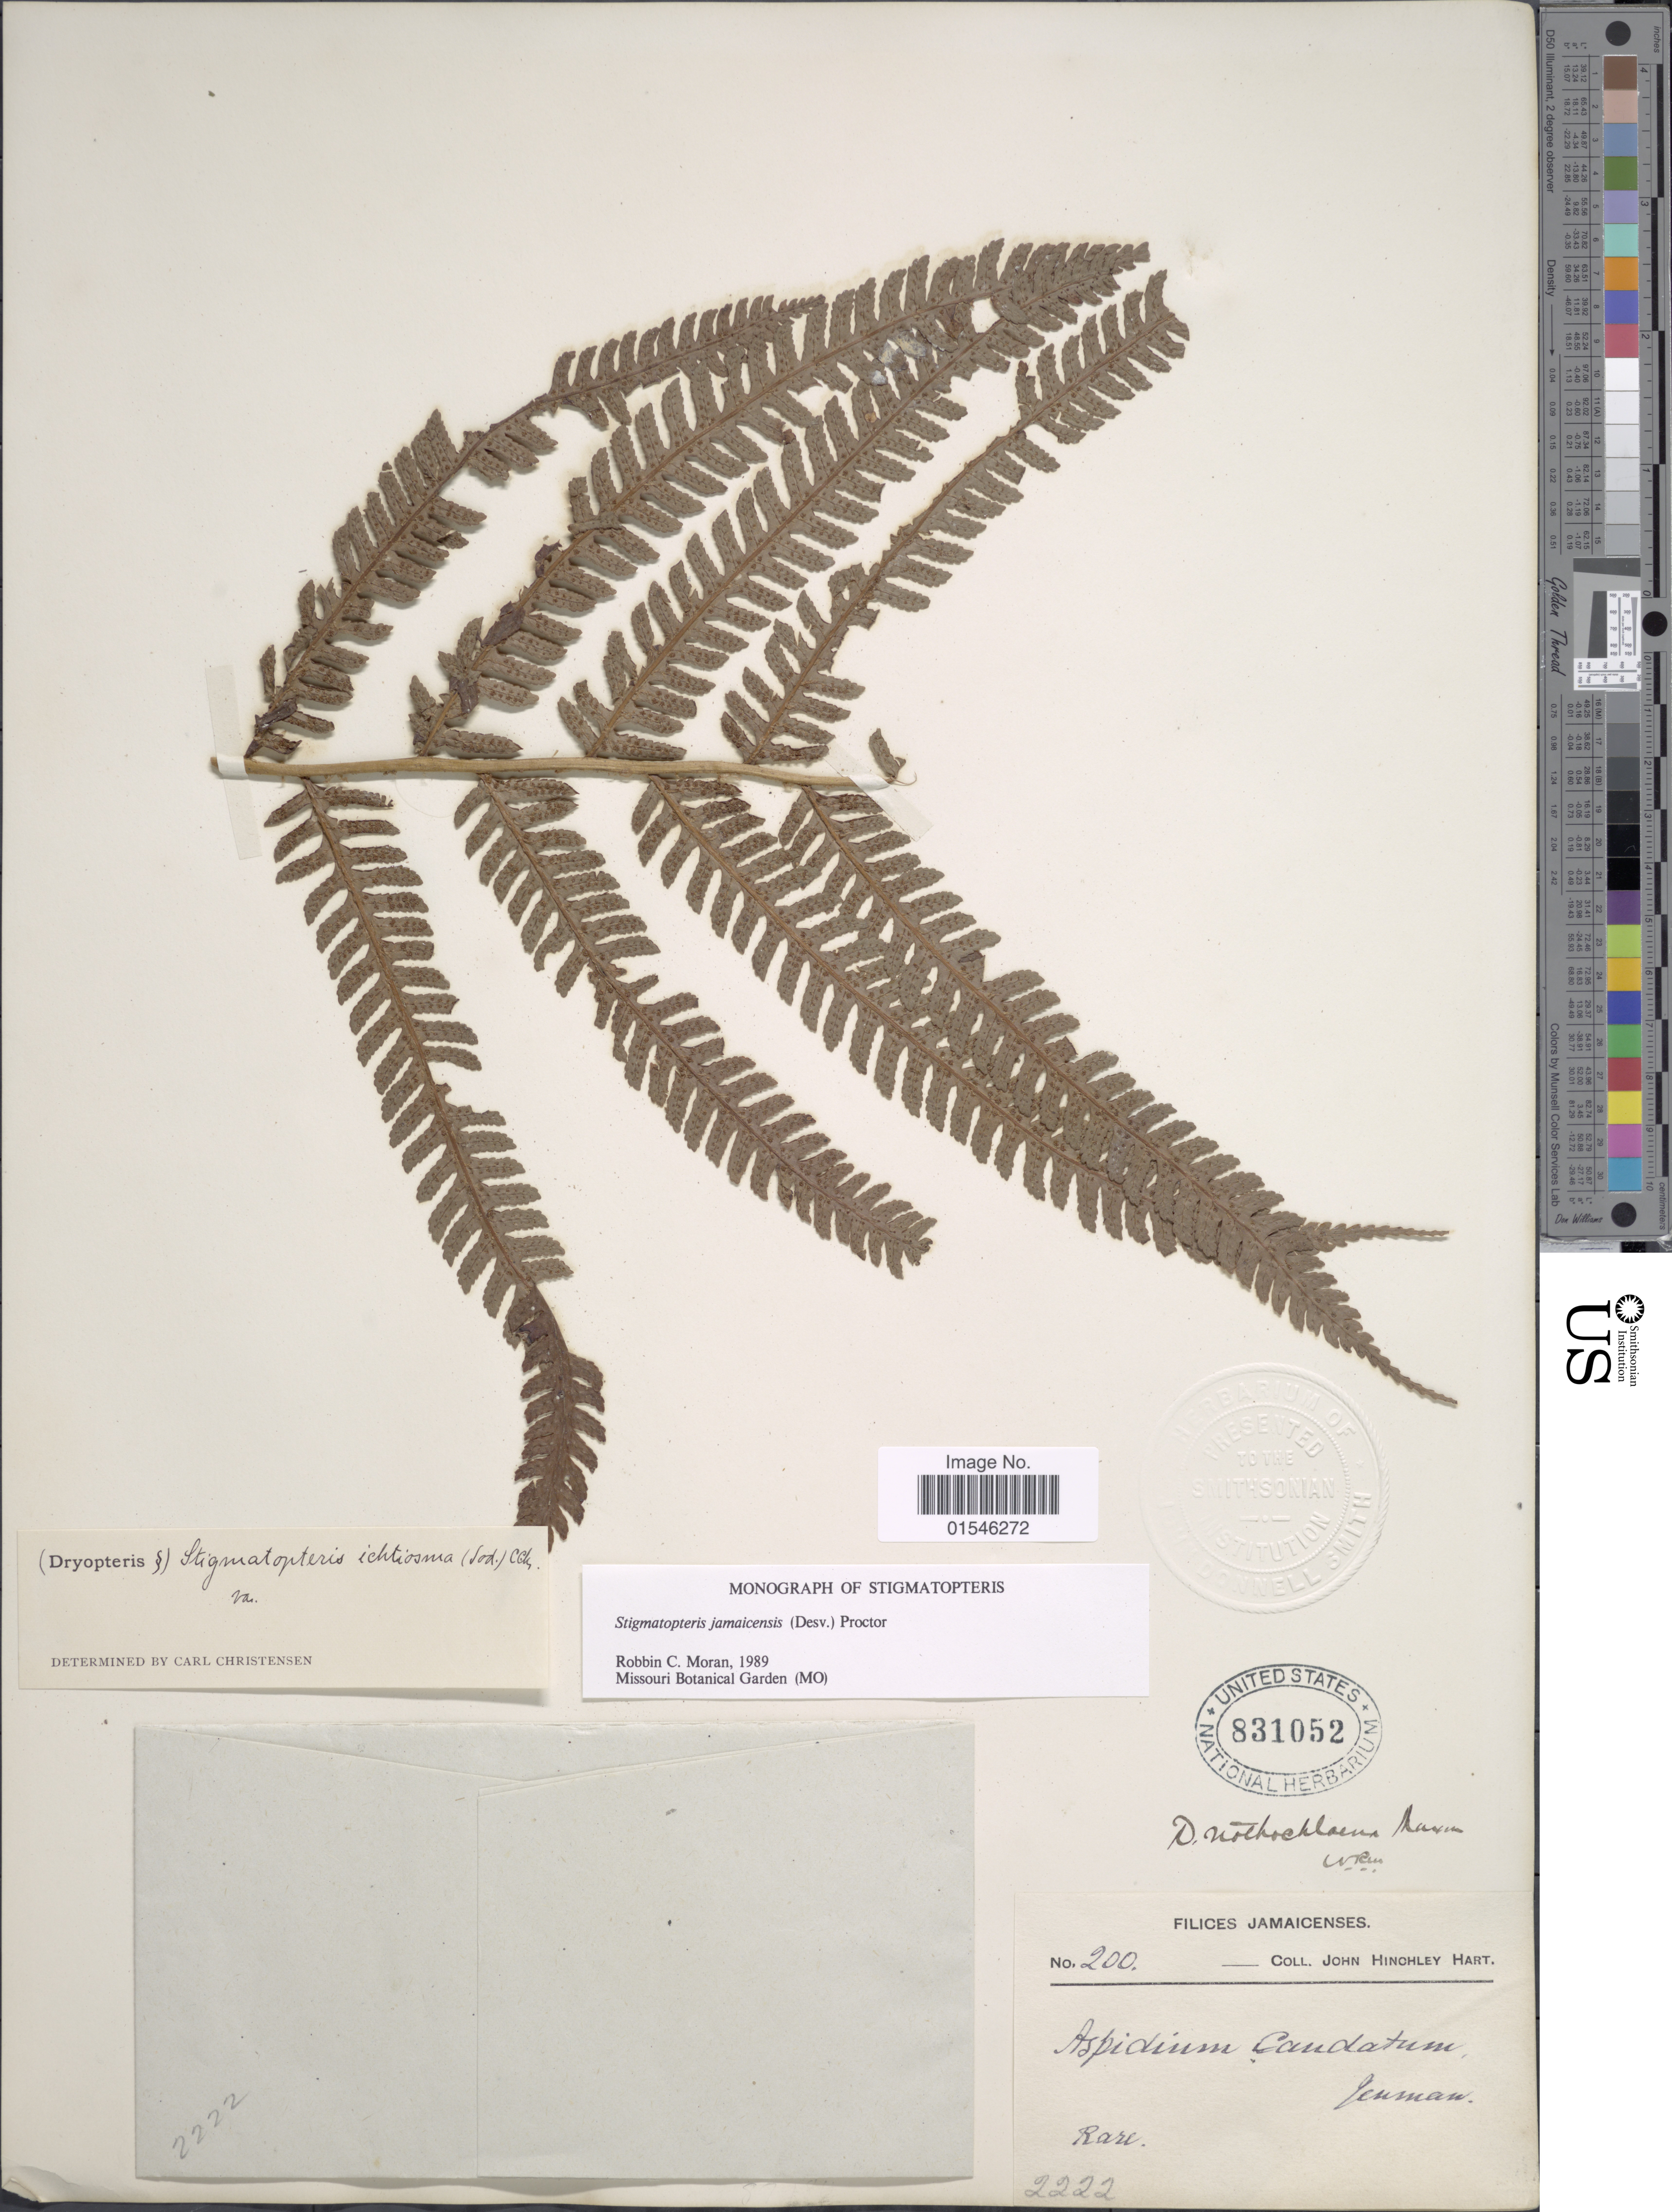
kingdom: Plantae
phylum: Tracheophyta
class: Polypodiopsida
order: Polypodiales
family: Dryopteridaceae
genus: Stigmatopteris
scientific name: Stigmatopteris jamaicensis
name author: (Desv.) Proctor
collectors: J. H. Hart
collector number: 200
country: Jamaica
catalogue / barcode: US 831052